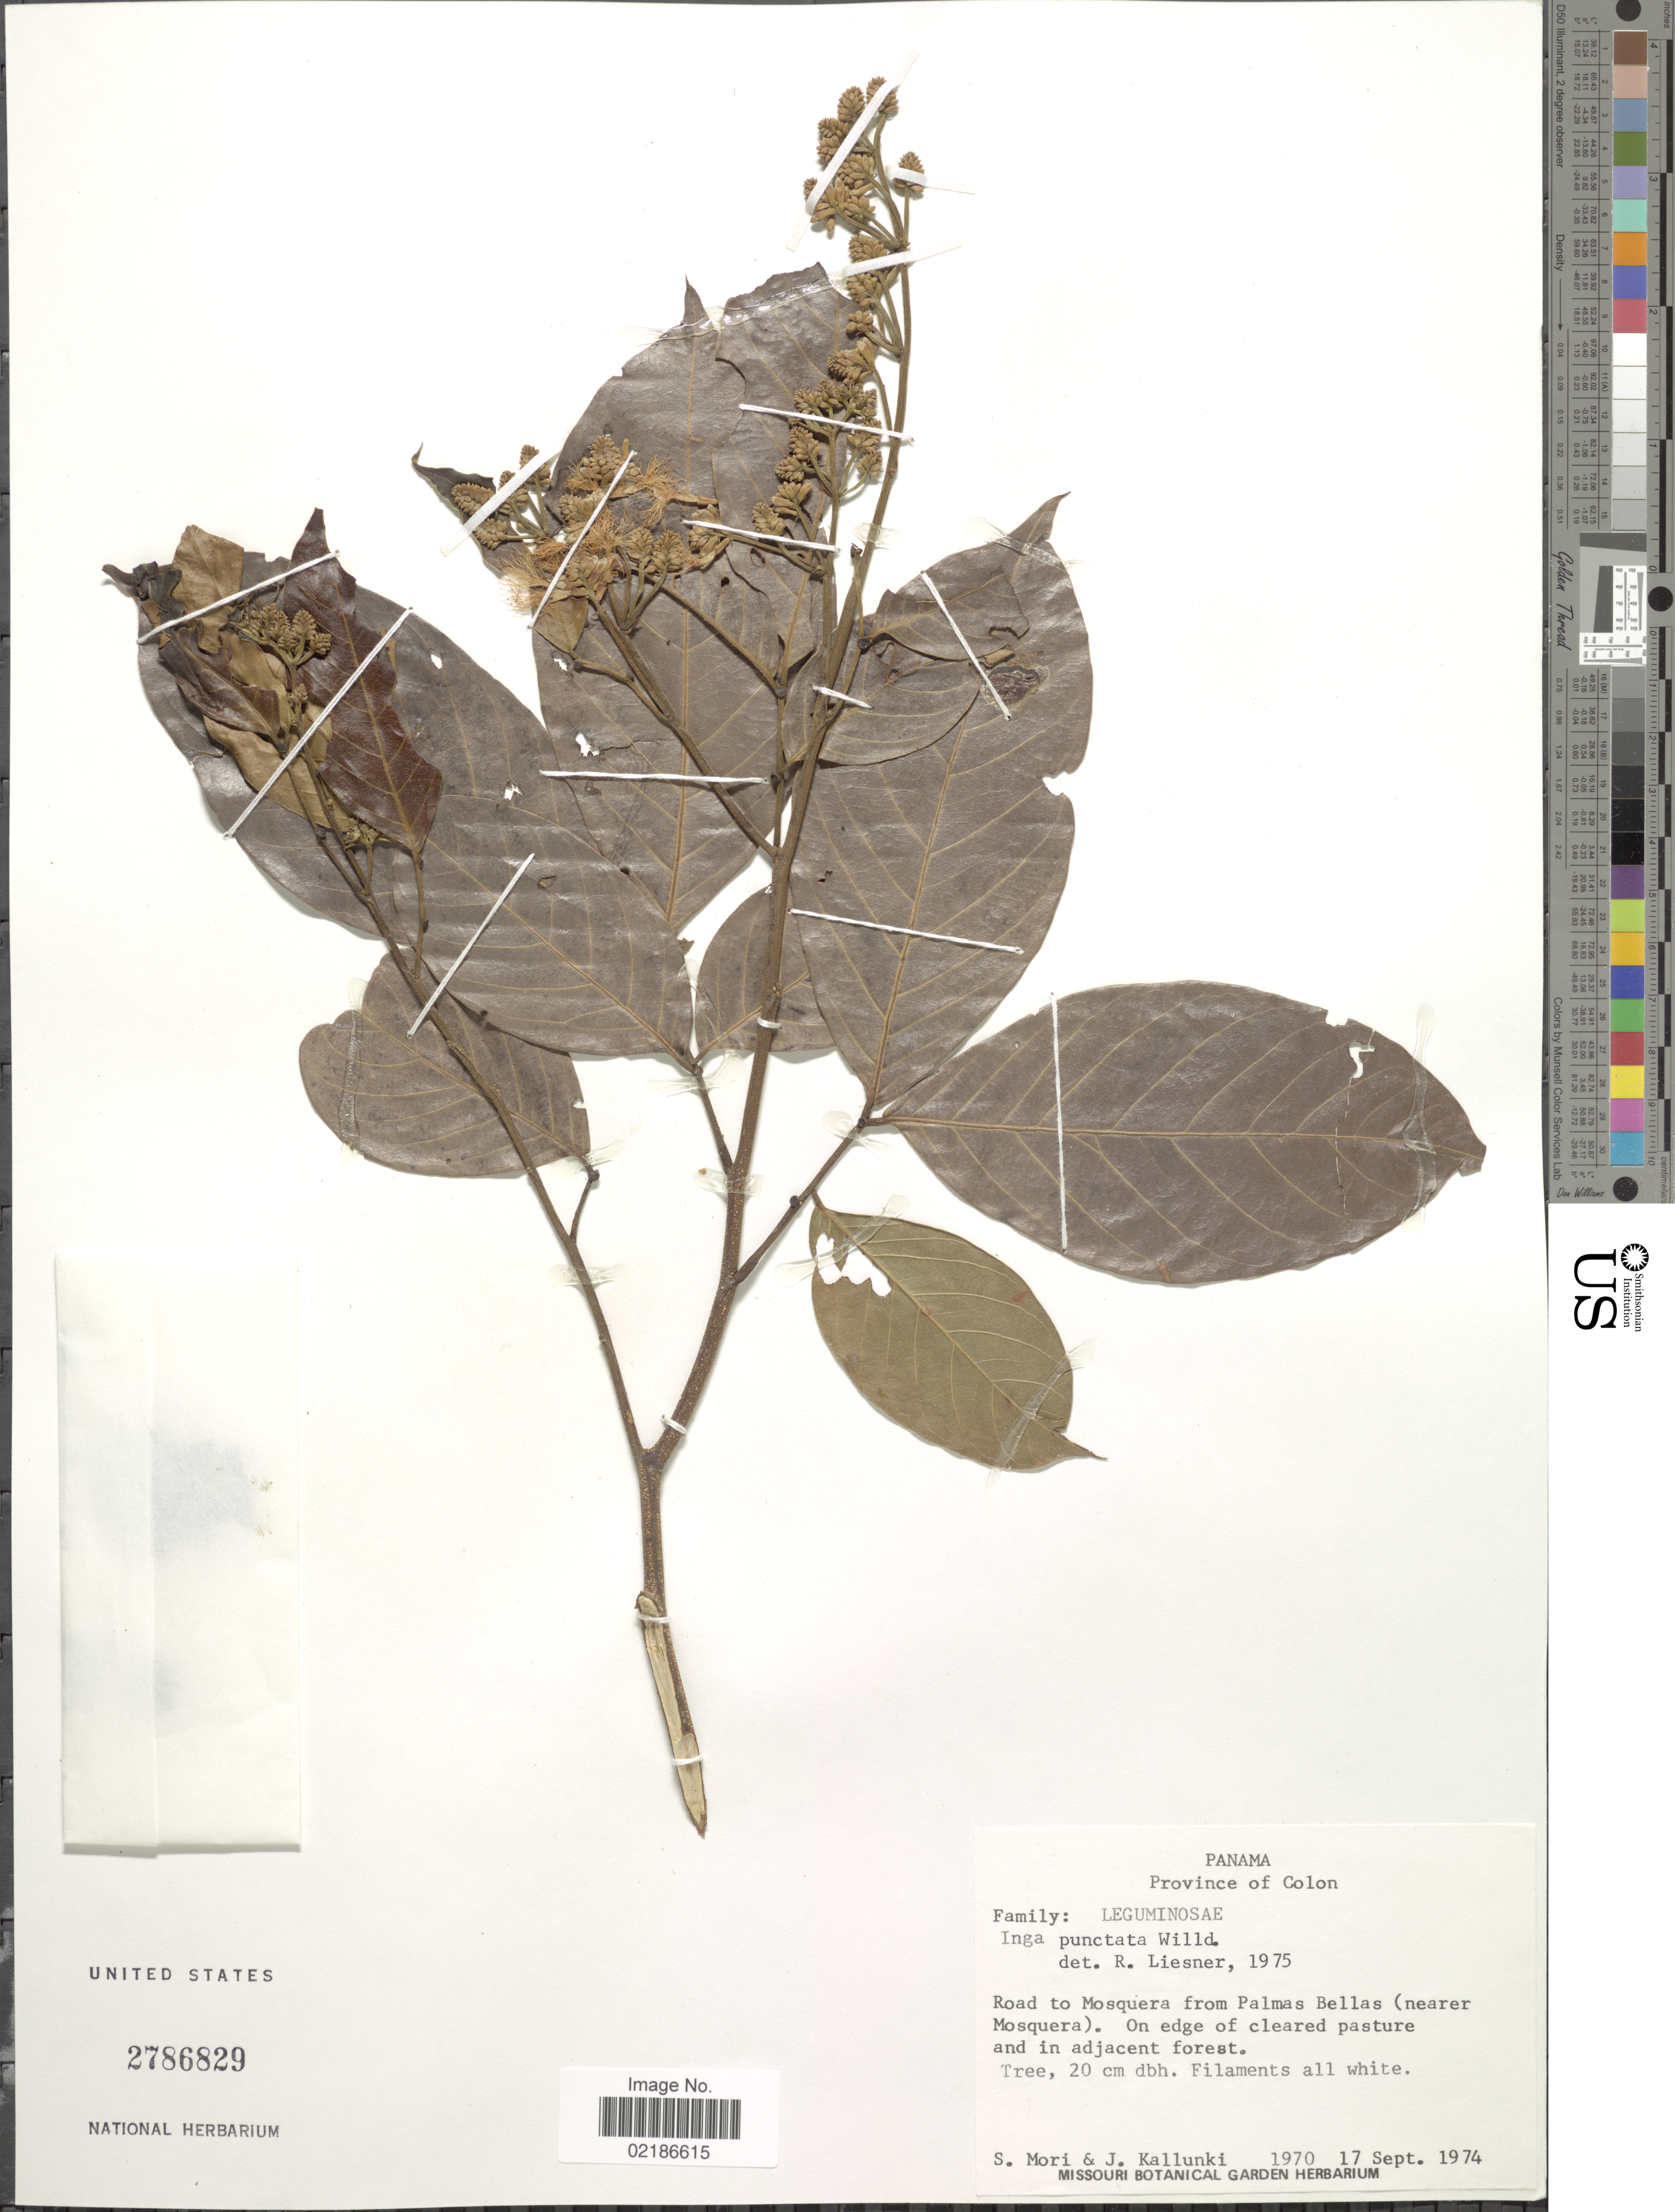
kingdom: Plantae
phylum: Tracheophyta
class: Magnoliopsida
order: Fabales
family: Fabaceae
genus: Inga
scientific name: Inga punctata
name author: Willd.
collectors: S. Mori & J. Kallunhi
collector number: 1970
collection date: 1974-09-17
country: Panama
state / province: Colón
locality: Road to Mosquera from Palmas Bellas (nearer Mosquera)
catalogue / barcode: US 2786829